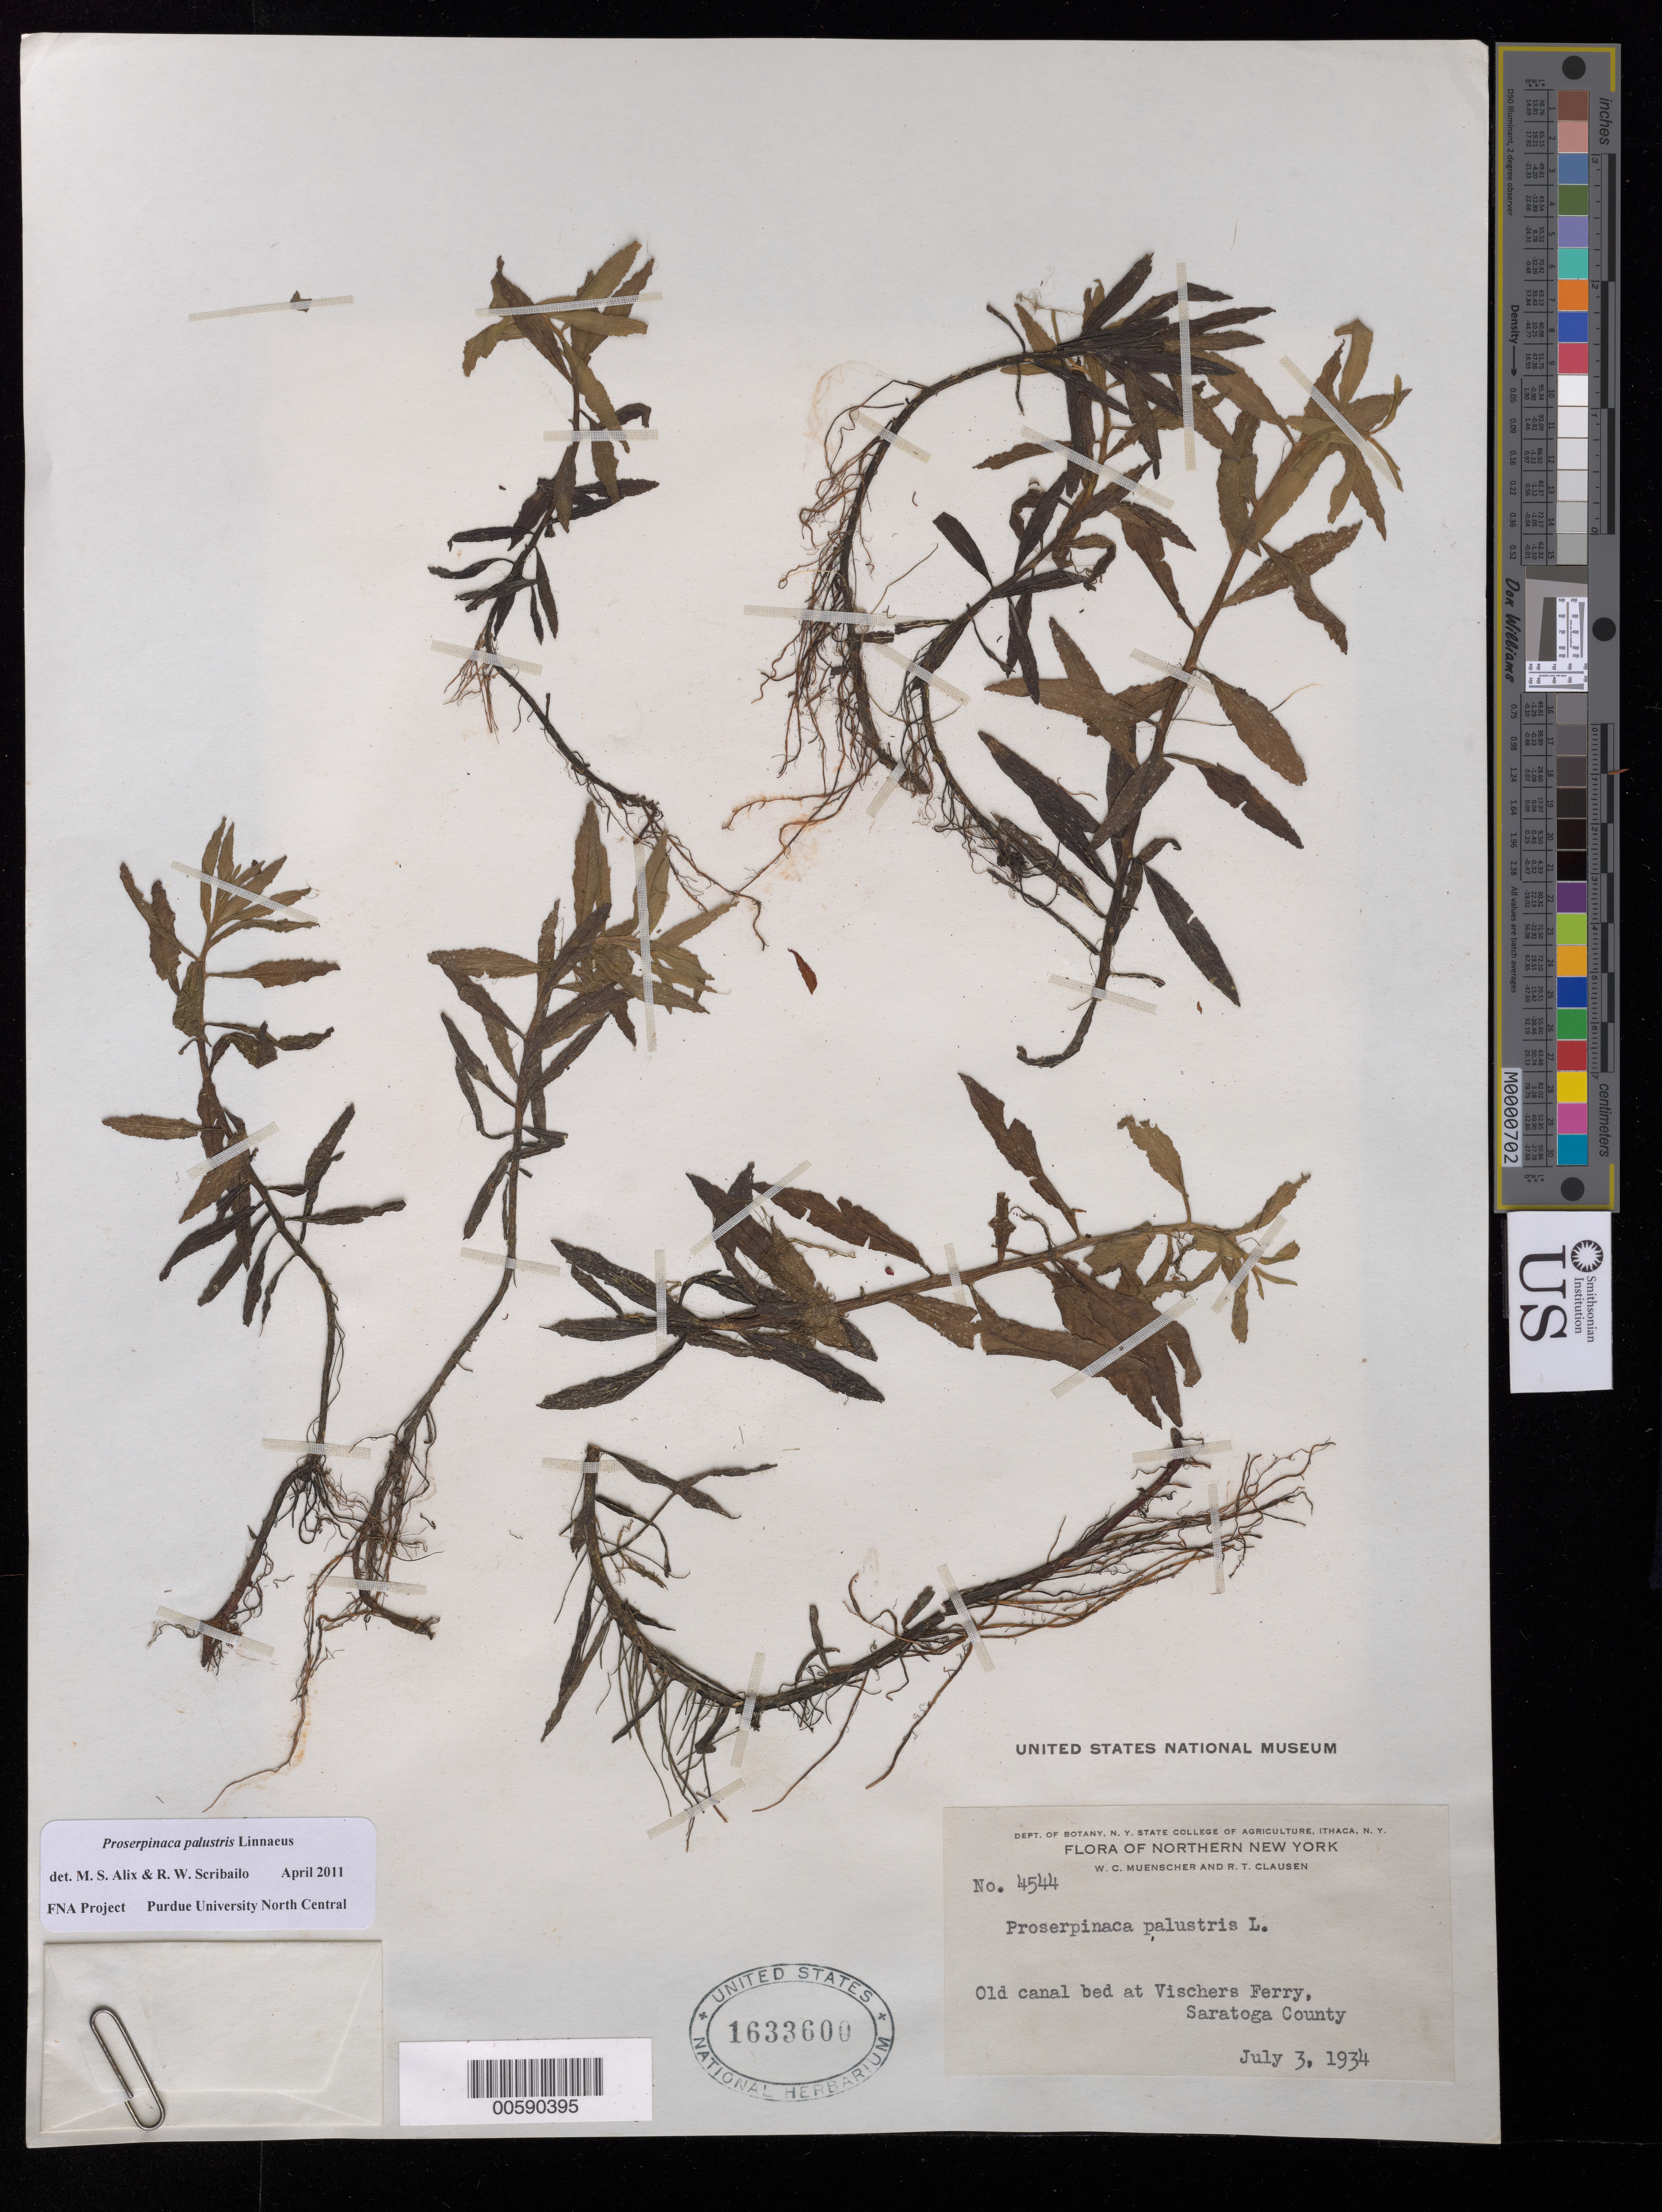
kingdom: Plantae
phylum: Tracheophyta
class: Magnoliopsida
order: Saxifragales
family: Haloragaceae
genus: Proserpinaca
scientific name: Proserpinaca palustris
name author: L.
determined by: Scribailo, R. W.; Alix, M. S.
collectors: W. Muenscher & R. T. Clausen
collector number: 4544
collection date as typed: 03 Jul 1934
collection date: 1934-07-03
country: United States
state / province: New York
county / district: Saratoga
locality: Vischers Ferry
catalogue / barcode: US 1633600